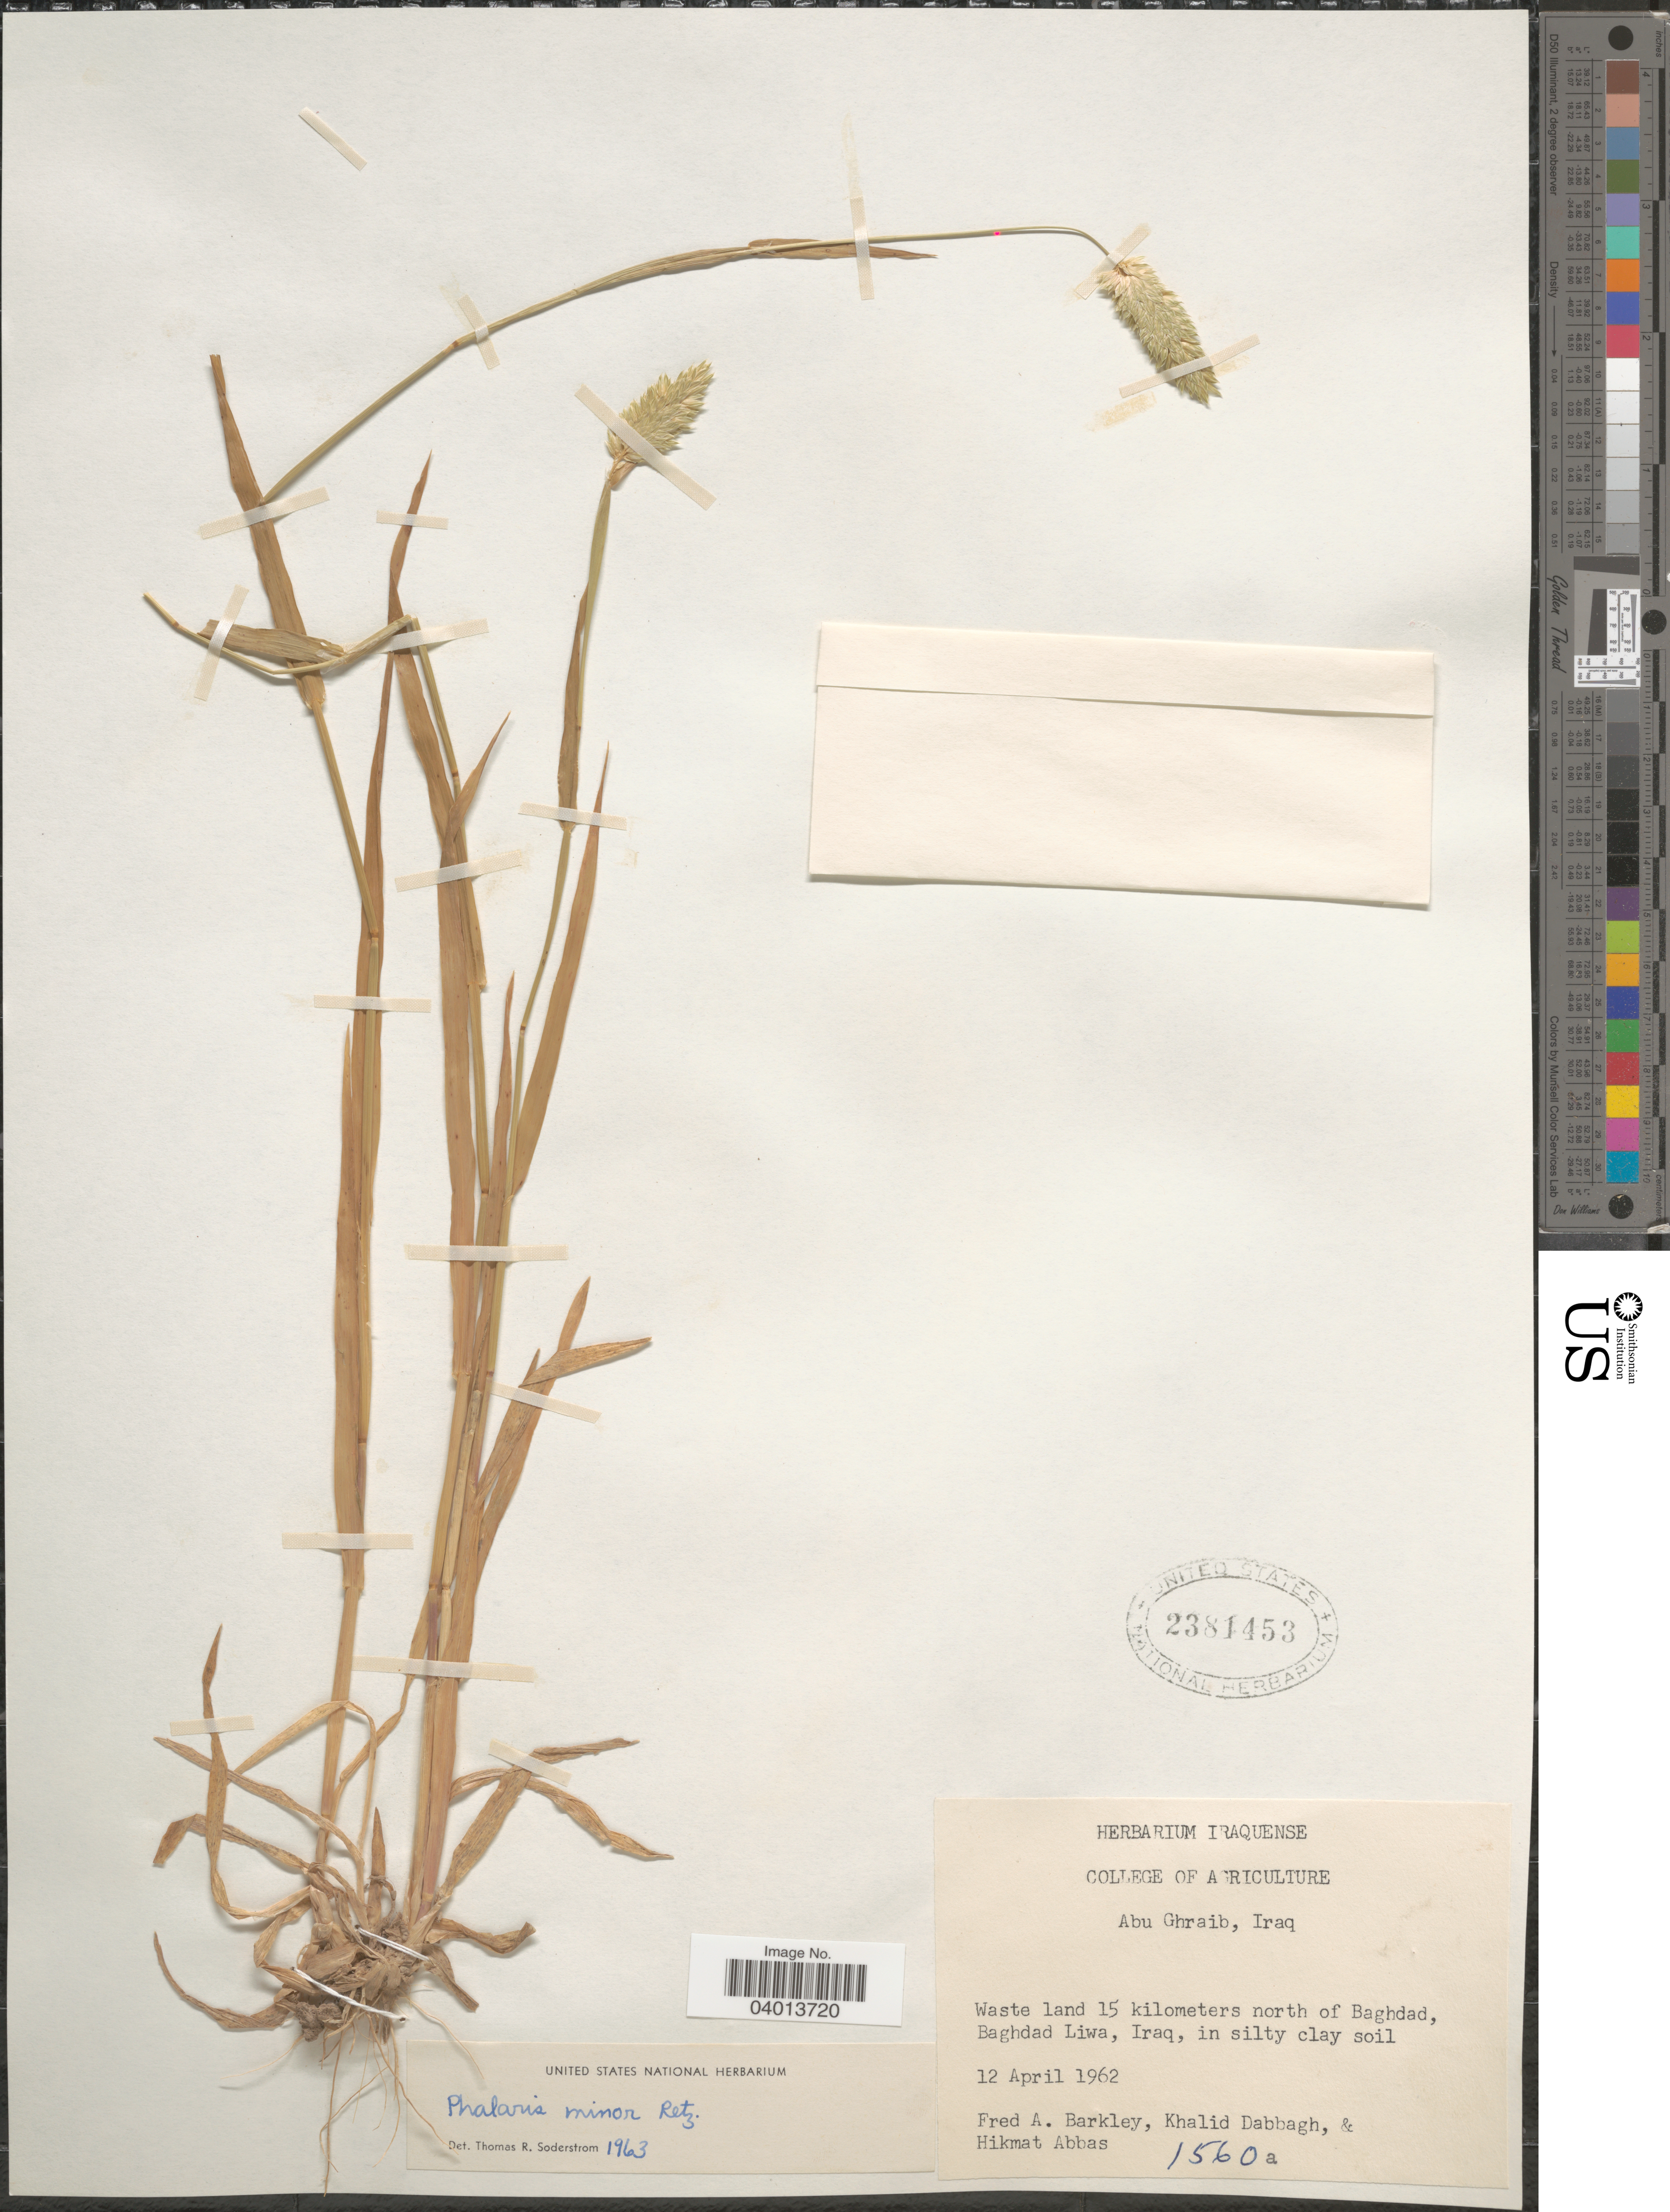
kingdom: Plantae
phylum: Tracheophyta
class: Liliopsida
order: Poales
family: Poaceae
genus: Phalaris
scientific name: Phalaris minor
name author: Retz.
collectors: F. A. Barkley, K. Dabbagh & H. Abbas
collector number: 1560a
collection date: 1962-04-12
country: Iraq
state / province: Baghdad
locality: Abu Ghraib. [unsure placement] 15 kilometers north of Baghdad, Baghdad Liwa.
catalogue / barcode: US 2381453